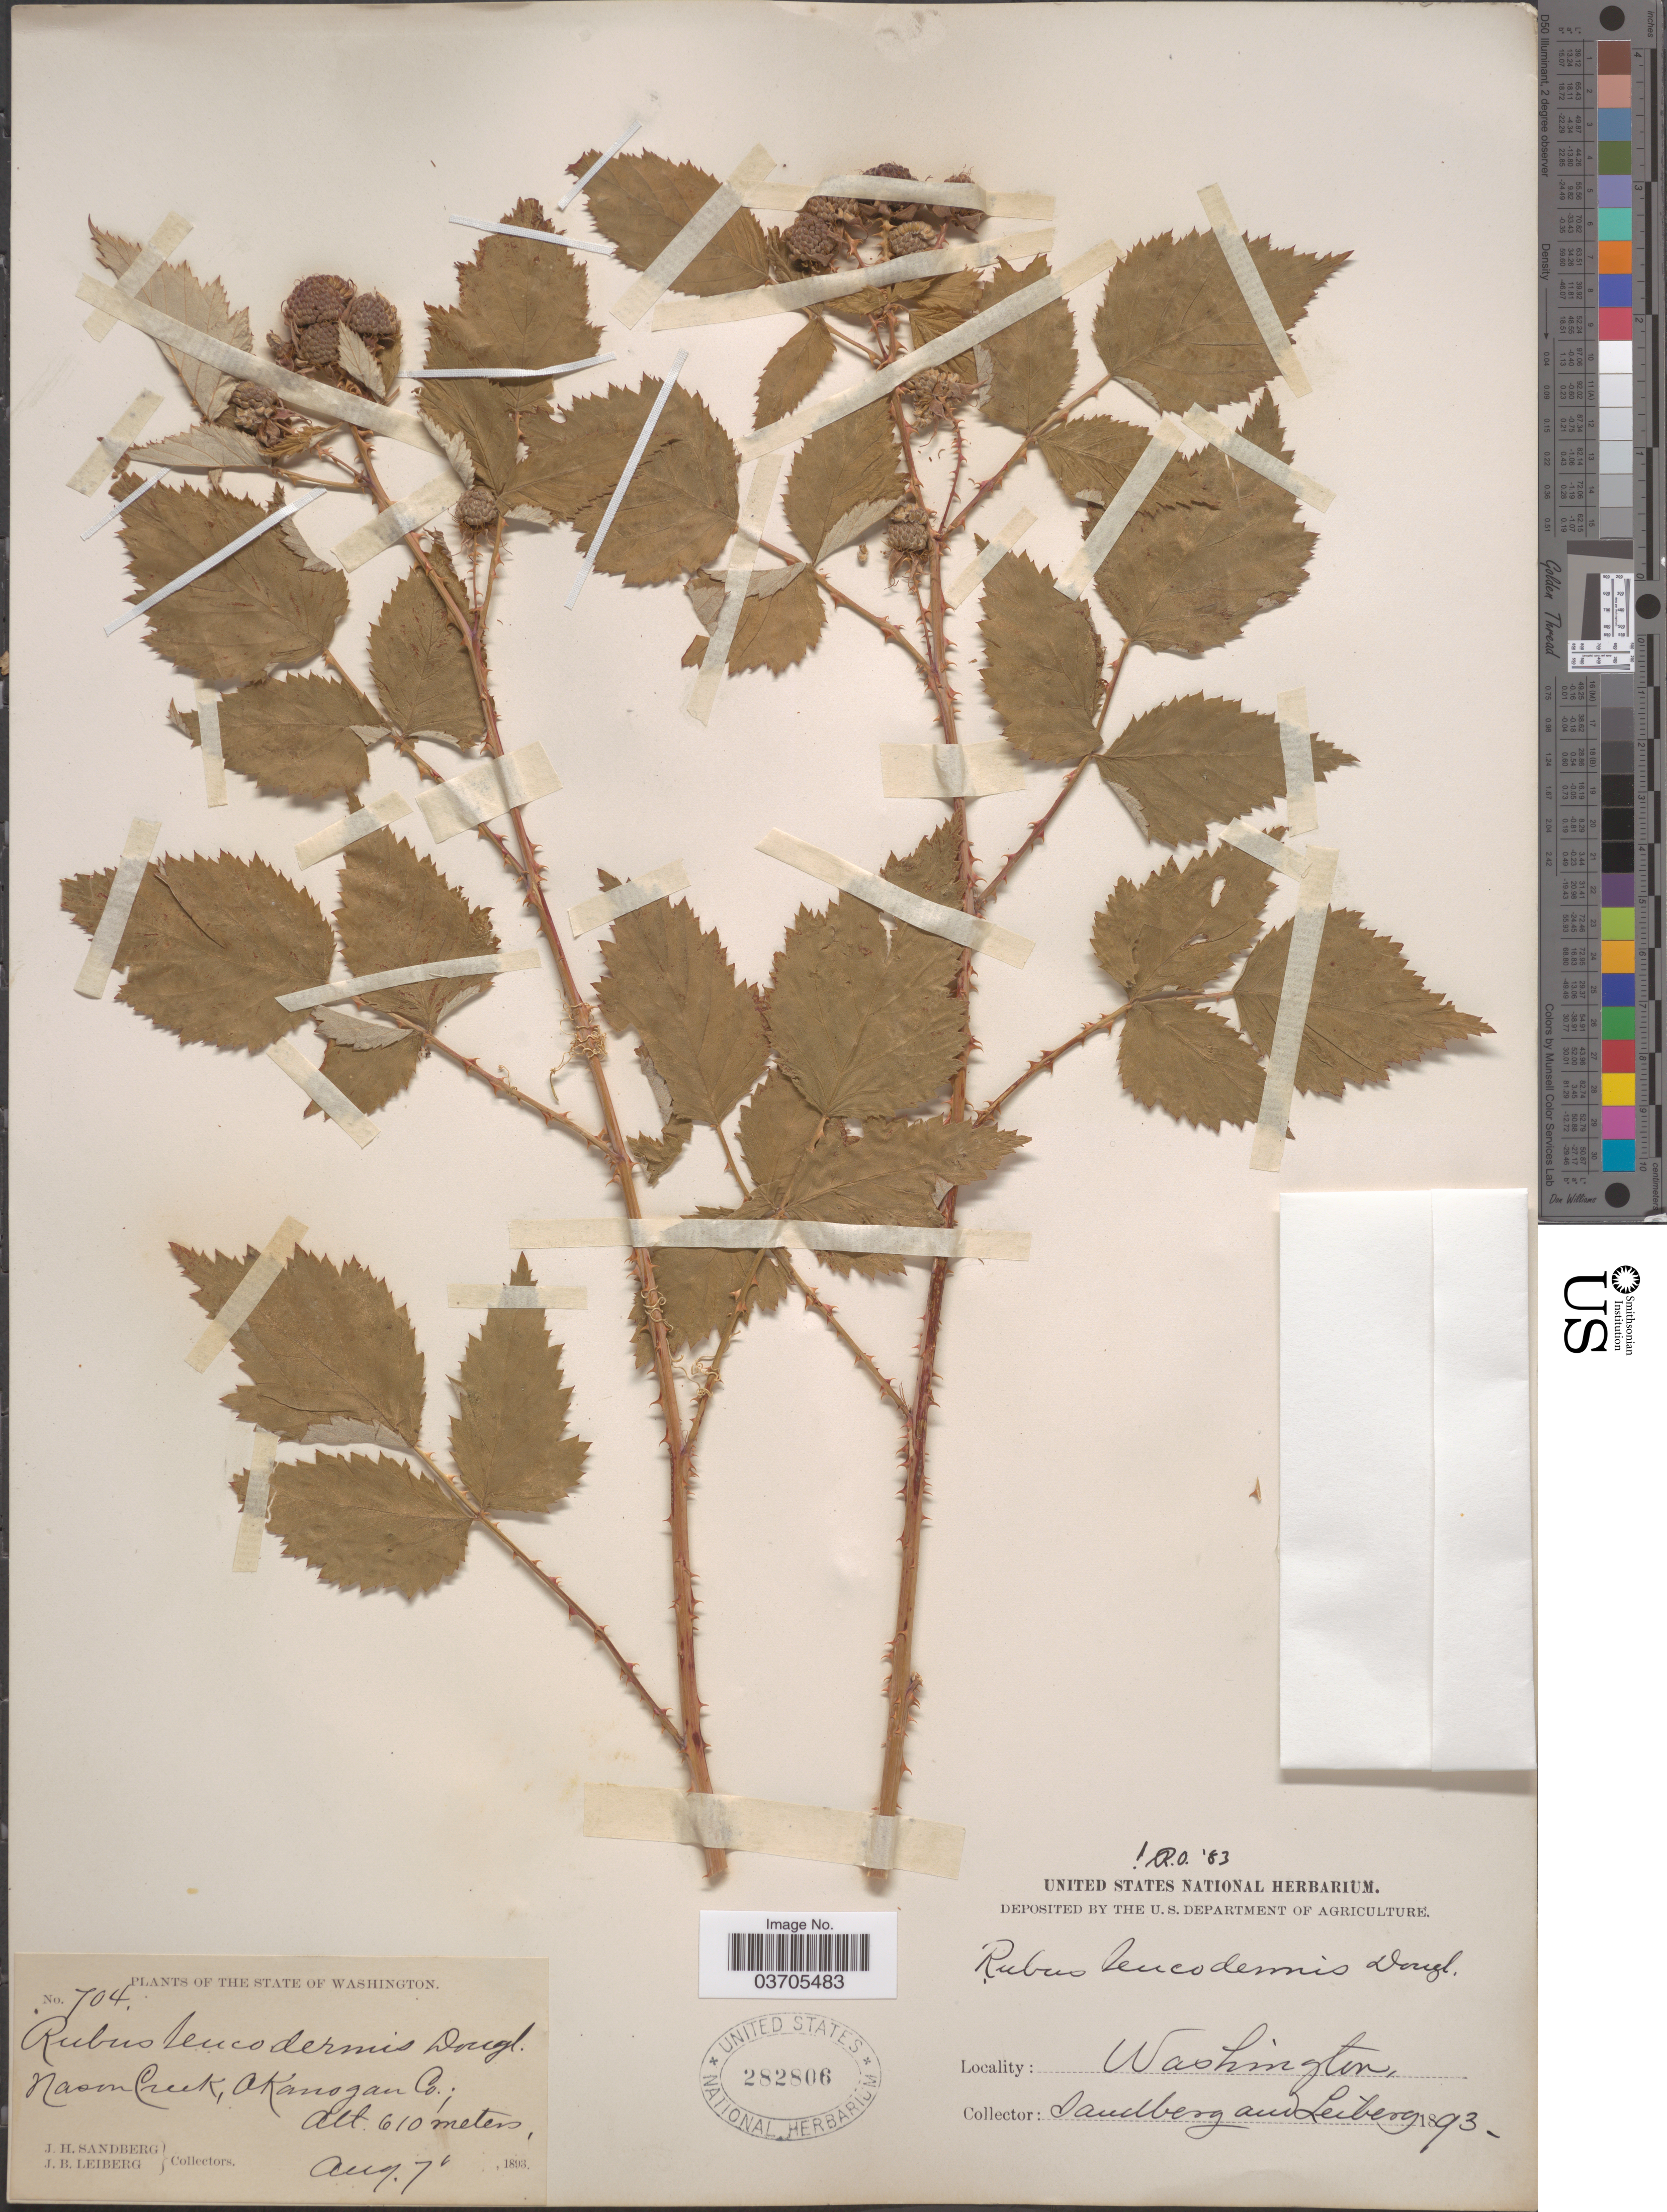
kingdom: Plantae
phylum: Tracheophyta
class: Magnoliopsida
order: Rosales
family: Rosaceae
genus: Rubus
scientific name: Rubus leucodermis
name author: Douglas ex Torr. & A. Gray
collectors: J. H. Sandberg & J. B. Leiberg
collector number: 704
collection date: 1893-08-07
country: United States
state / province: Washington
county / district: Okanogan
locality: Nason Creek, Okanogan Co.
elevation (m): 610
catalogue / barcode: US 282806